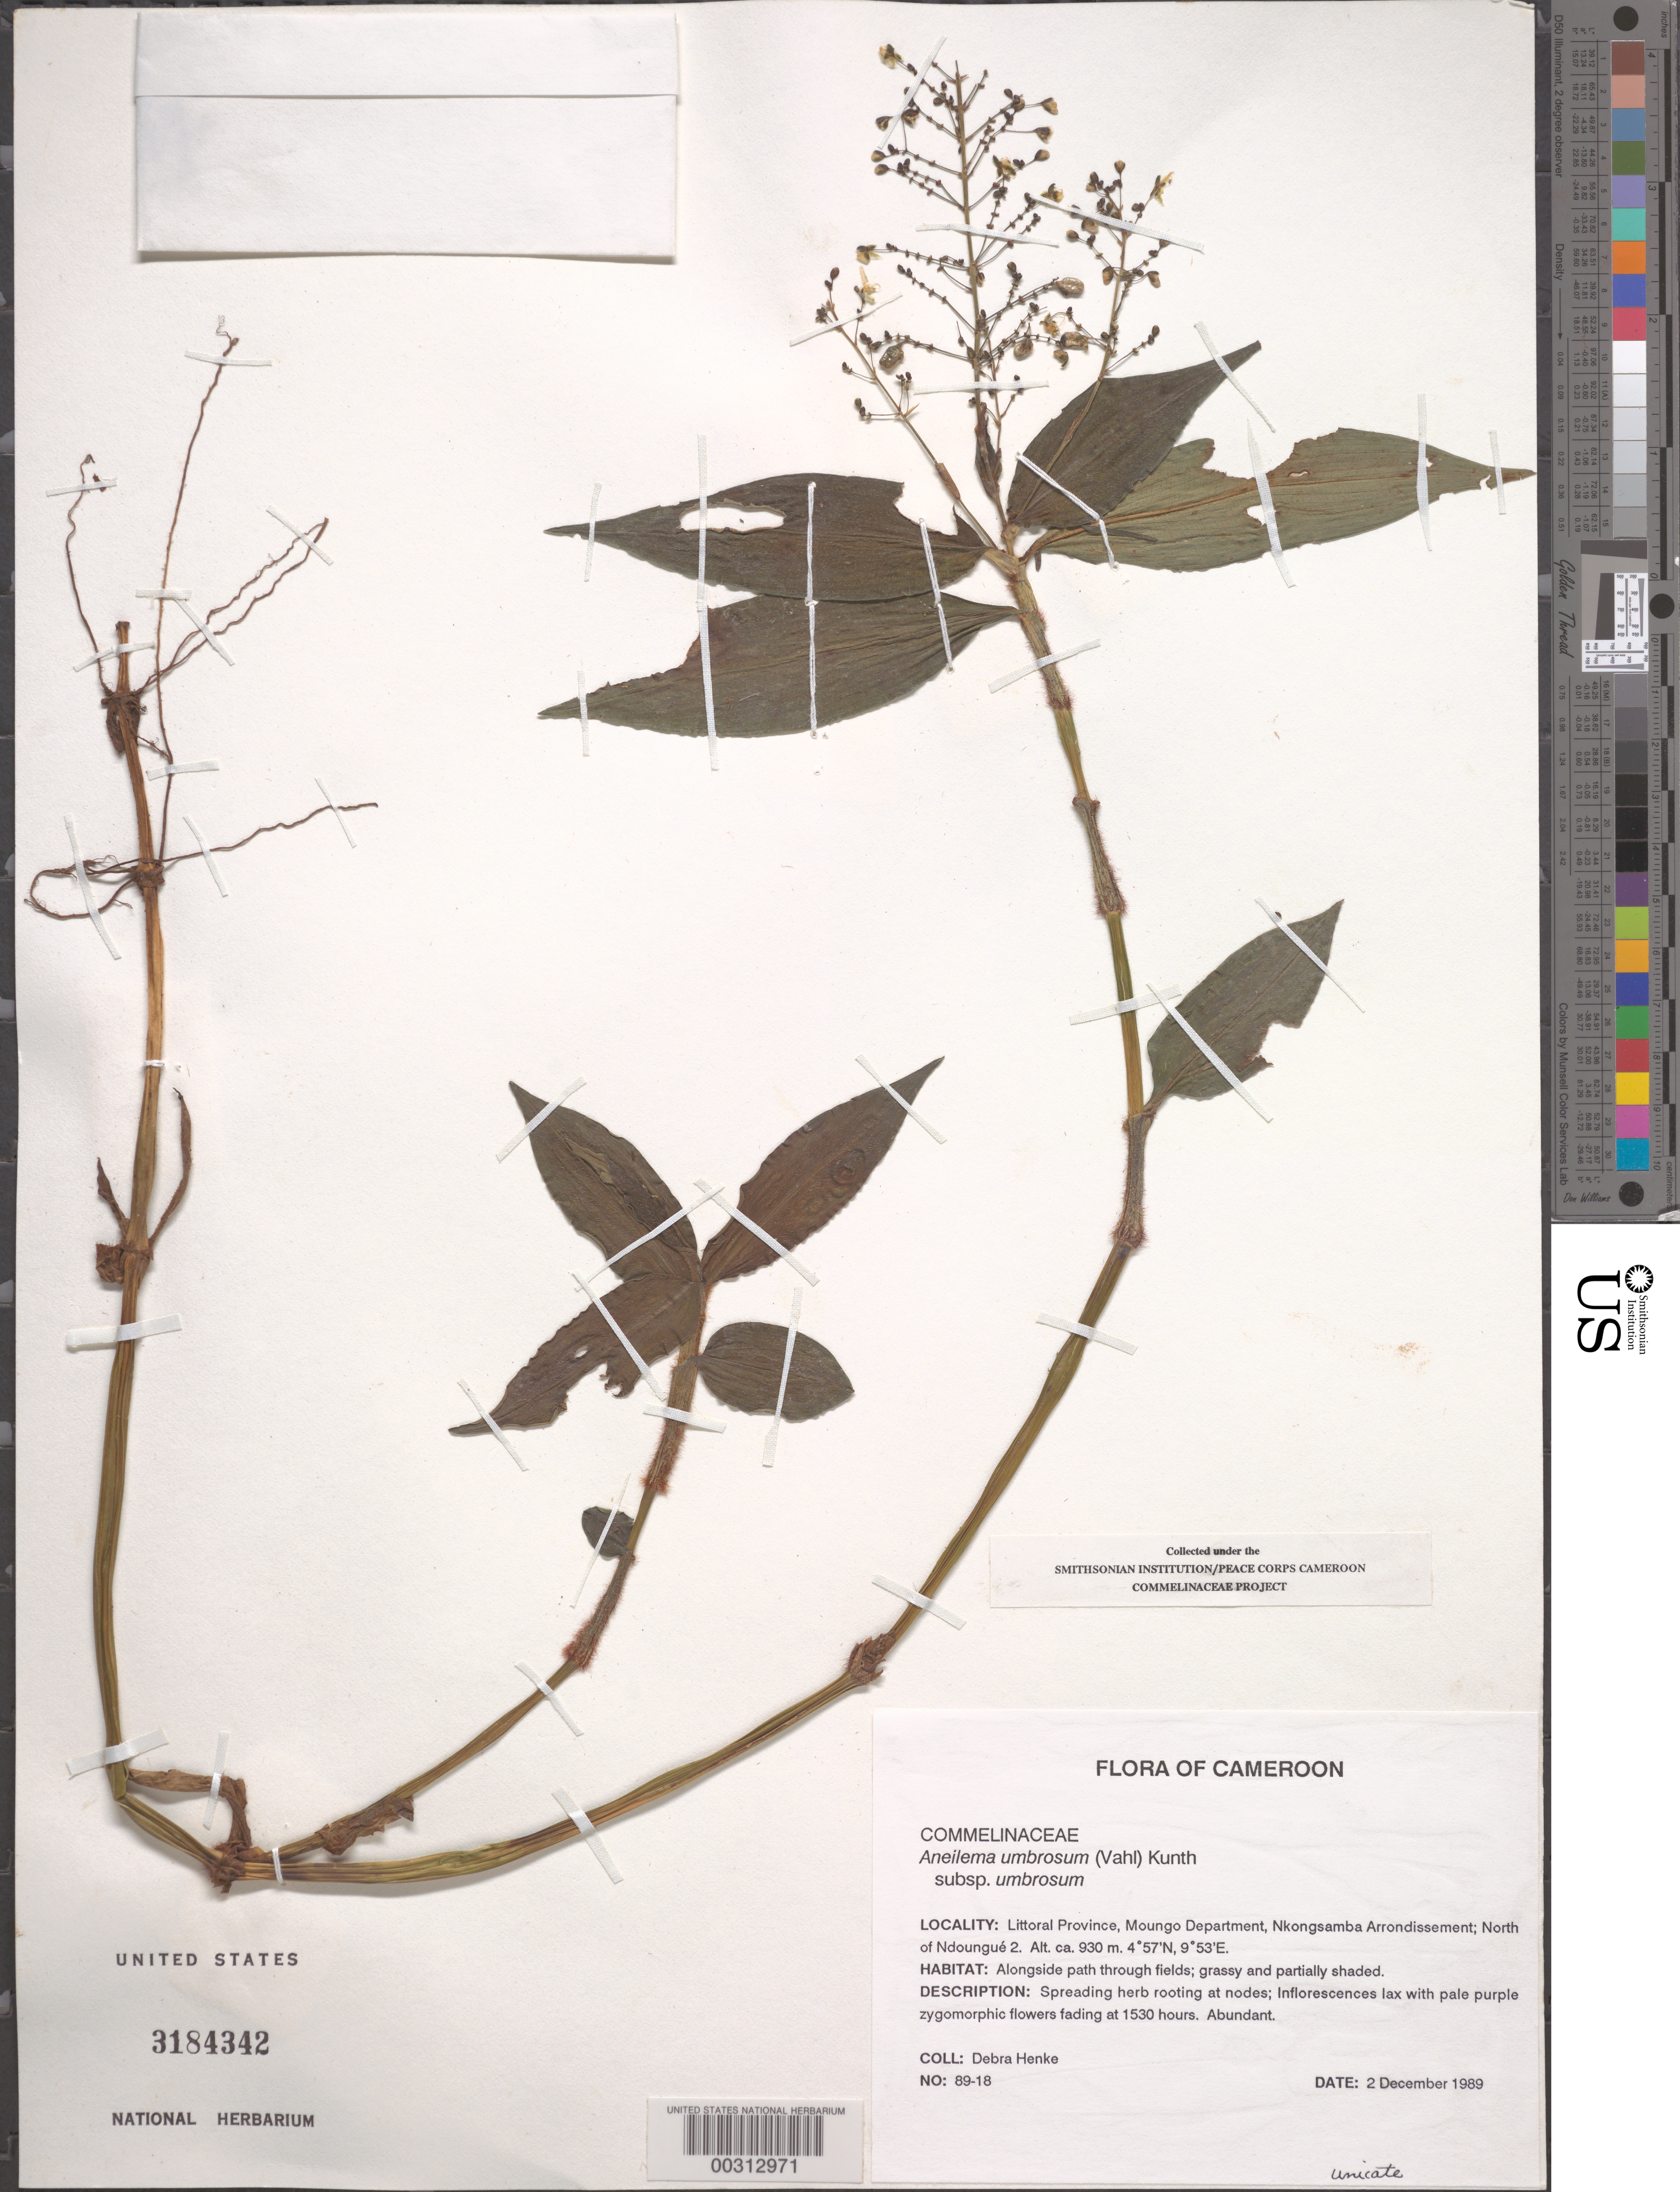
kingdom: Plantae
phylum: Tracheophyta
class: Liliopsida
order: Commelinales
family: Commelinaceae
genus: Aneilema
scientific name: Aneilema umbrosum subsp. umbrosum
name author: (Vahl) Kunth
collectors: D. Henke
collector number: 89-18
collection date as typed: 02 Dec 1989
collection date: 1989-12-02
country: Cameroon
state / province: Littoral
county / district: Mungo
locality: Nkongsamba arrondissement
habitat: Along side of path through fields, grassy and partially shaded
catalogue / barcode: US 3184342